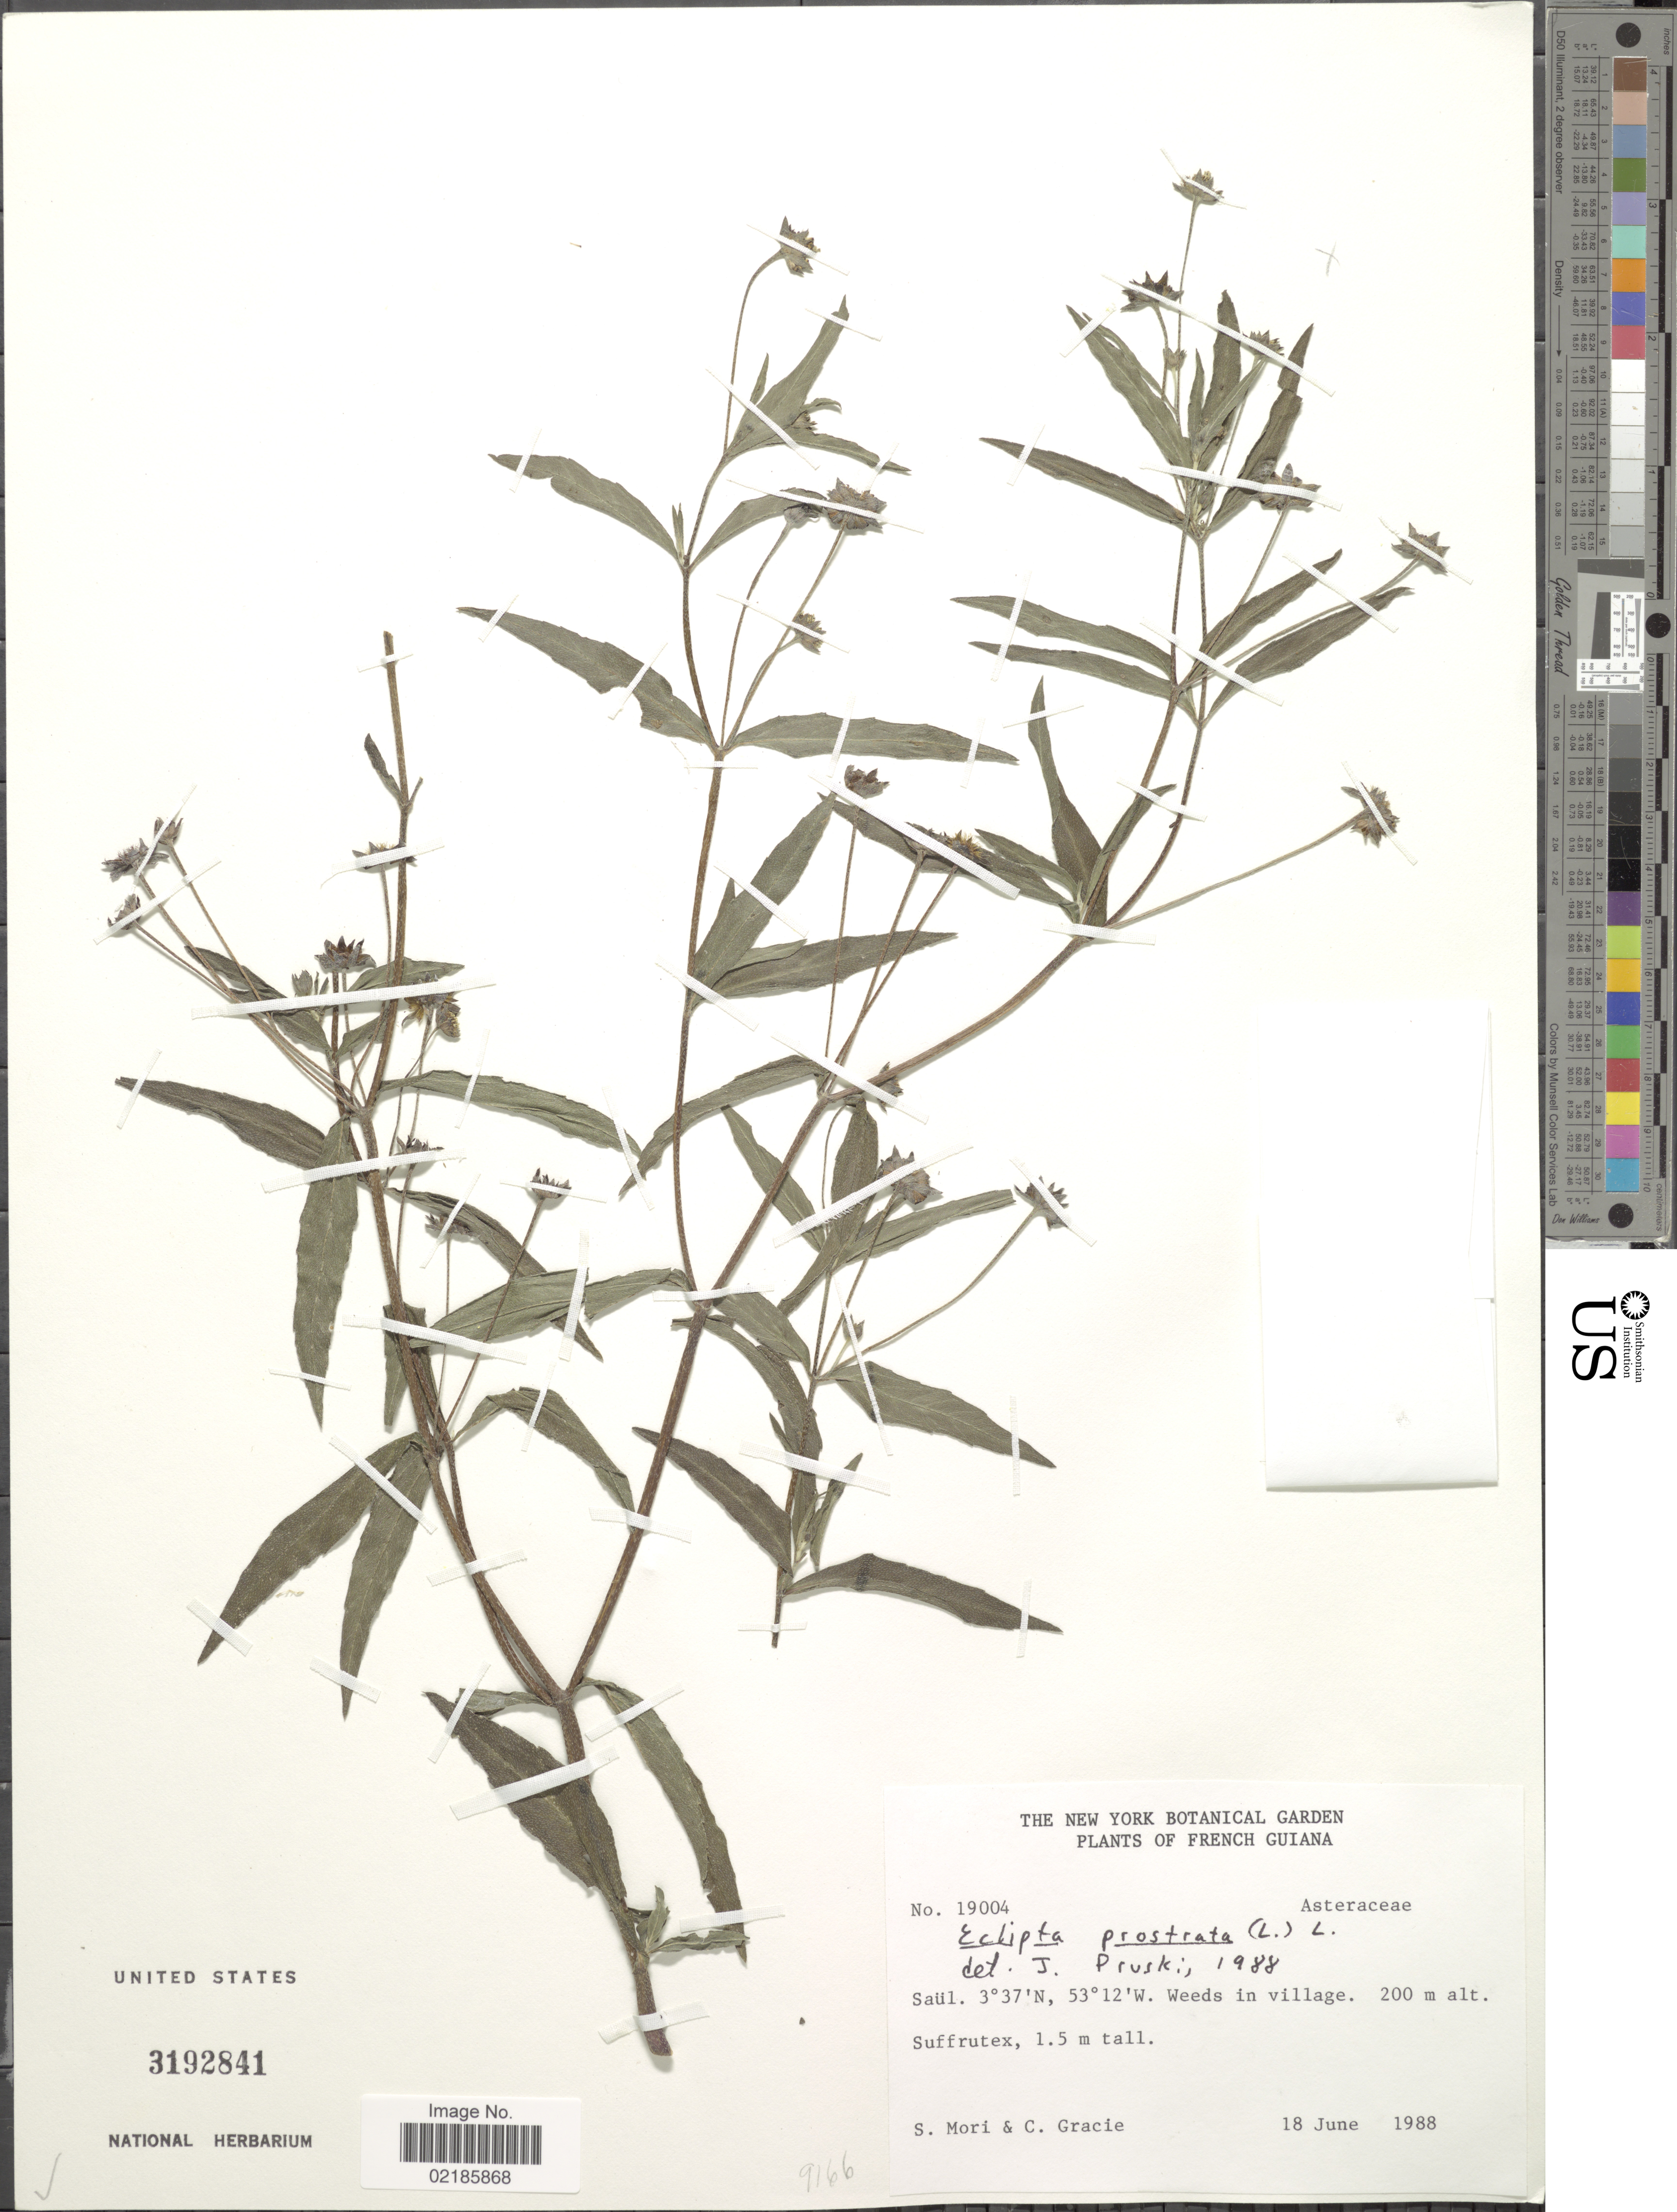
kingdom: Plantae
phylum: Tracheophyta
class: Magnoliopsida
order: Asterales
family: Asteraceae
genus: Eclipta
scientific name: Eclipta prostrata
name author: (L.) L.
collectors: S. Mori & C. A. Gracie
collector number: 19004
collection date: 1988-06-18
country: French Guiana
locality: Saul.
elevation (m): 200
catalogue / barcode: US 3192841